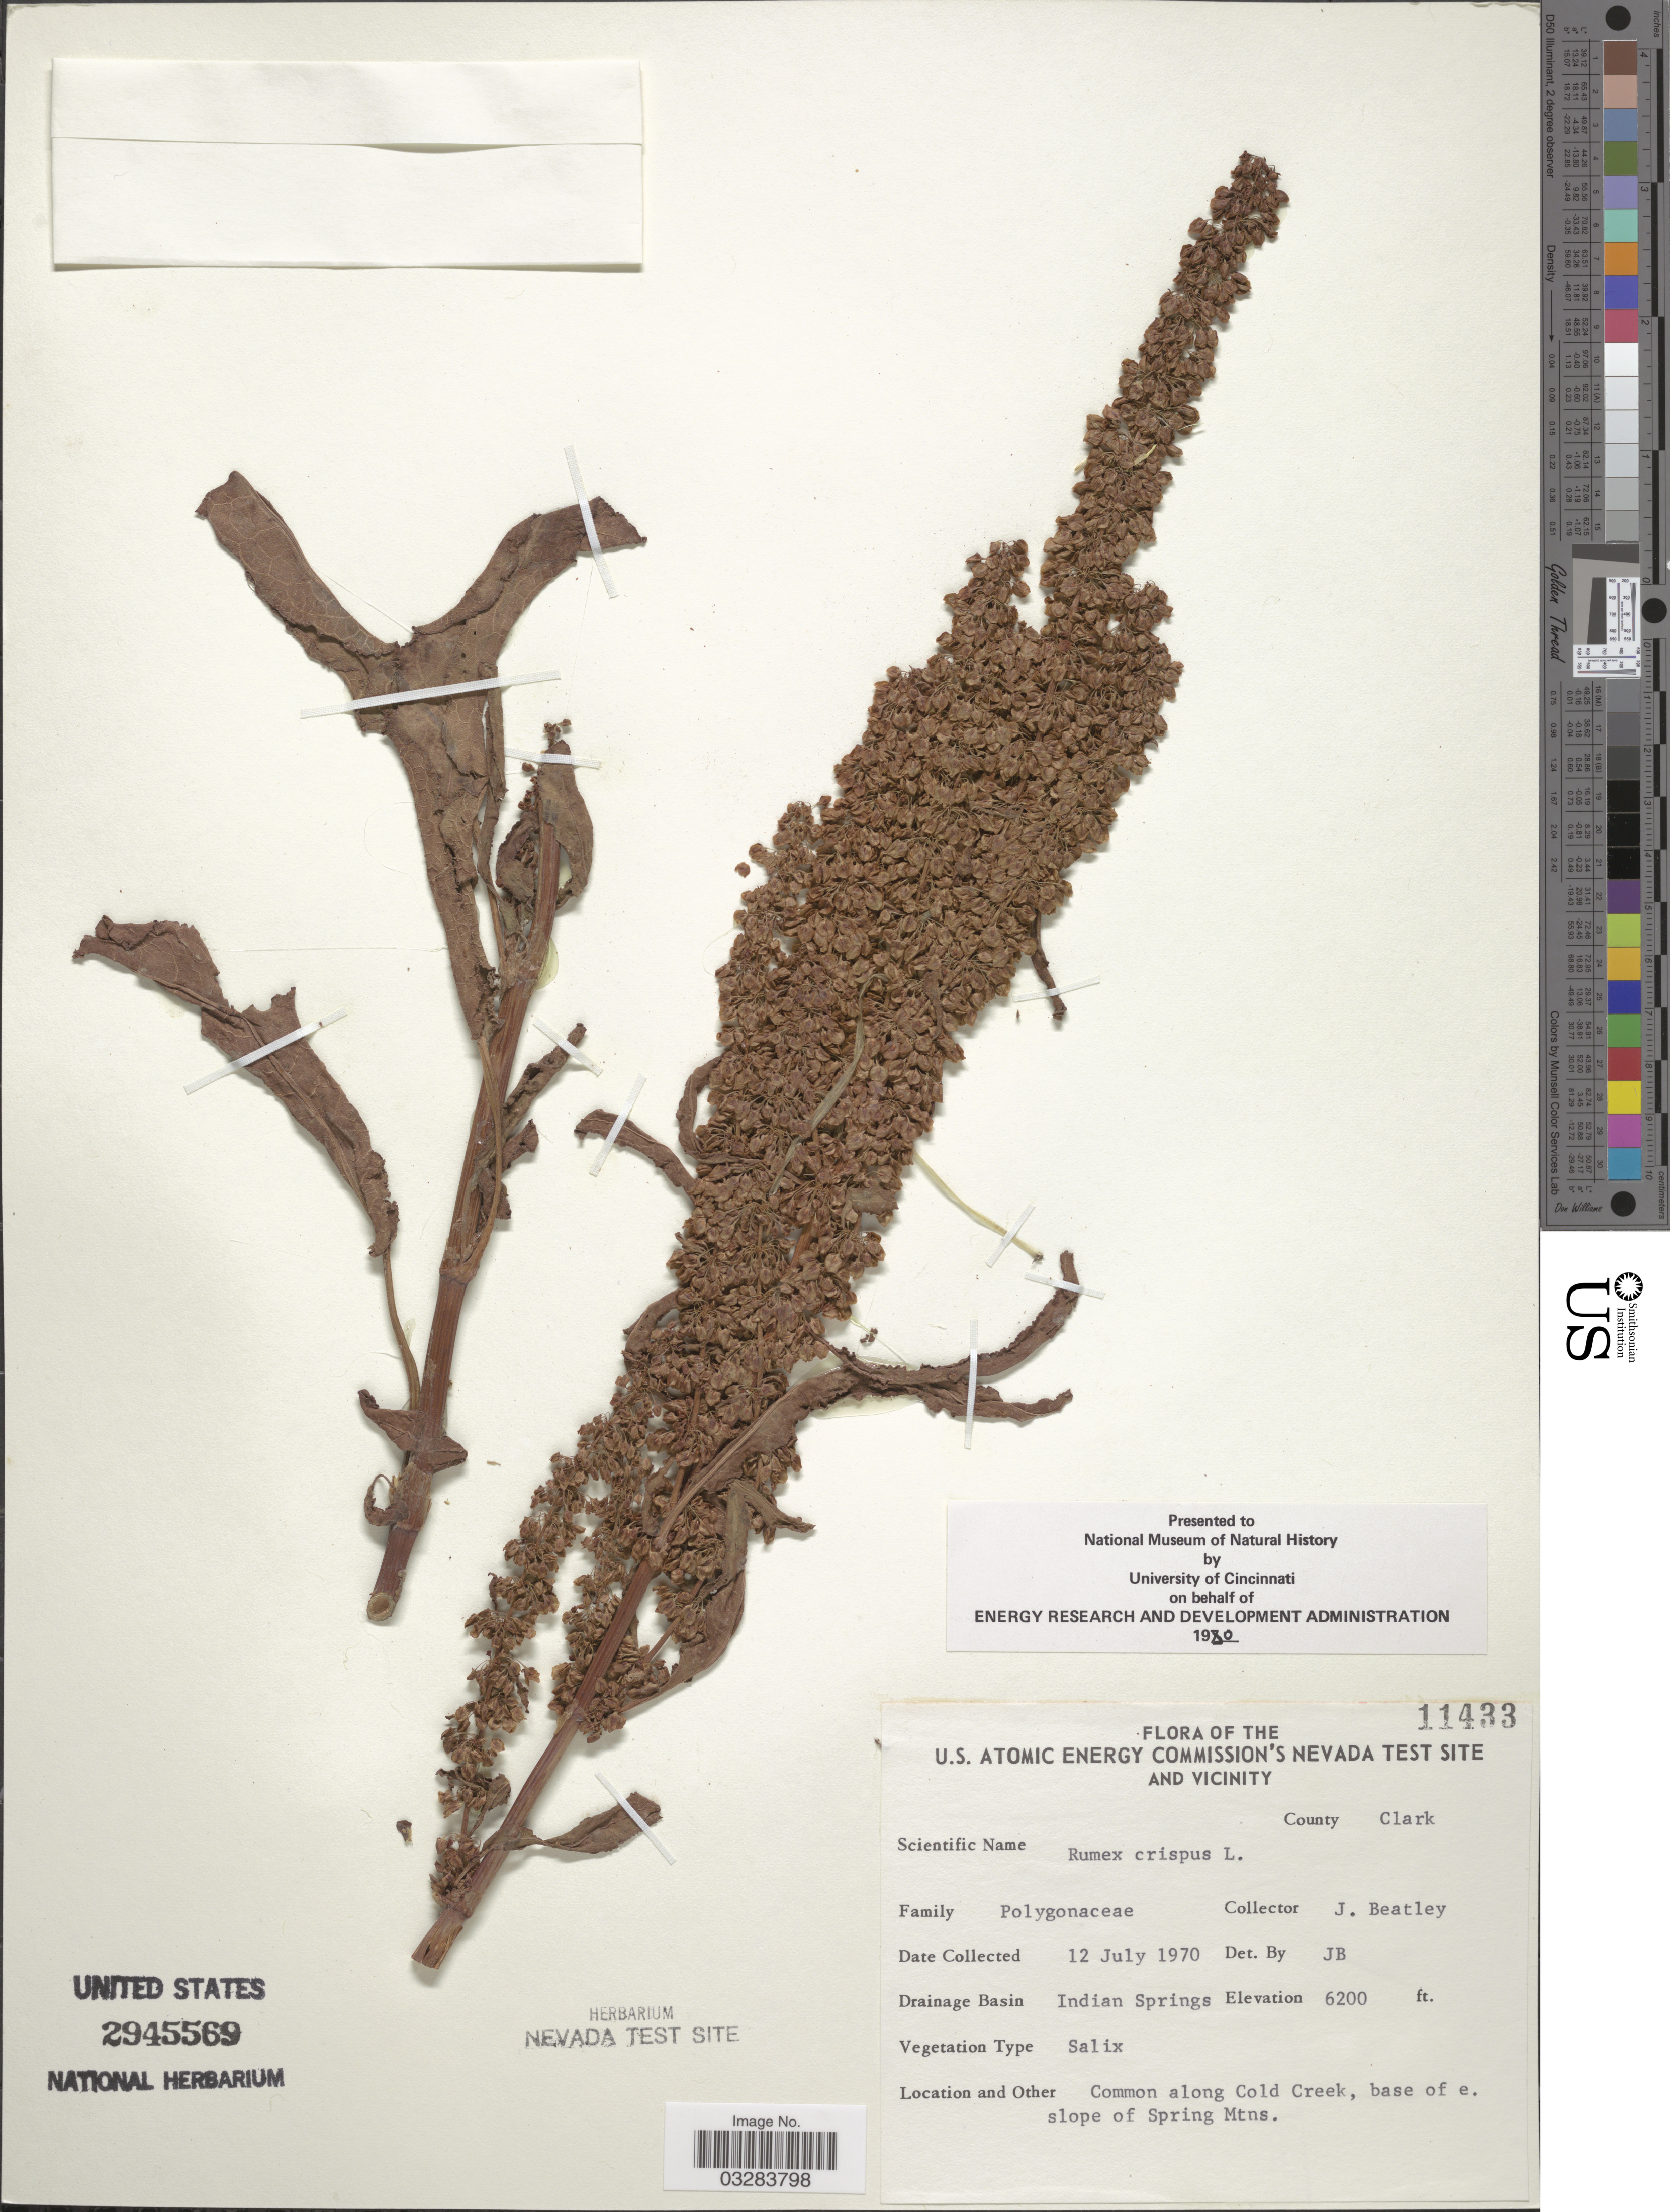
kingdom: Plantae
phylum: Tracheophyta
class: Magnoliopsida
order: Caryophyllales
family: Polygonaceae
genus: Rumex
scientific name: Rumex crispus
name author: L.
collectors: J. C. Beatley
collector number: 11433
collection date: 1970-07-12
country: United States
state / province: Nevada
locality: U.S. Atomic Energy Commission's Nevada Test Site and Vicinity, County Clark, Drainage Basin Indian Springs, Common along Cold Creek, base of e. slope of Spring Mtns.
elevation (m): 1890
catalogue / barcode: US 2945569